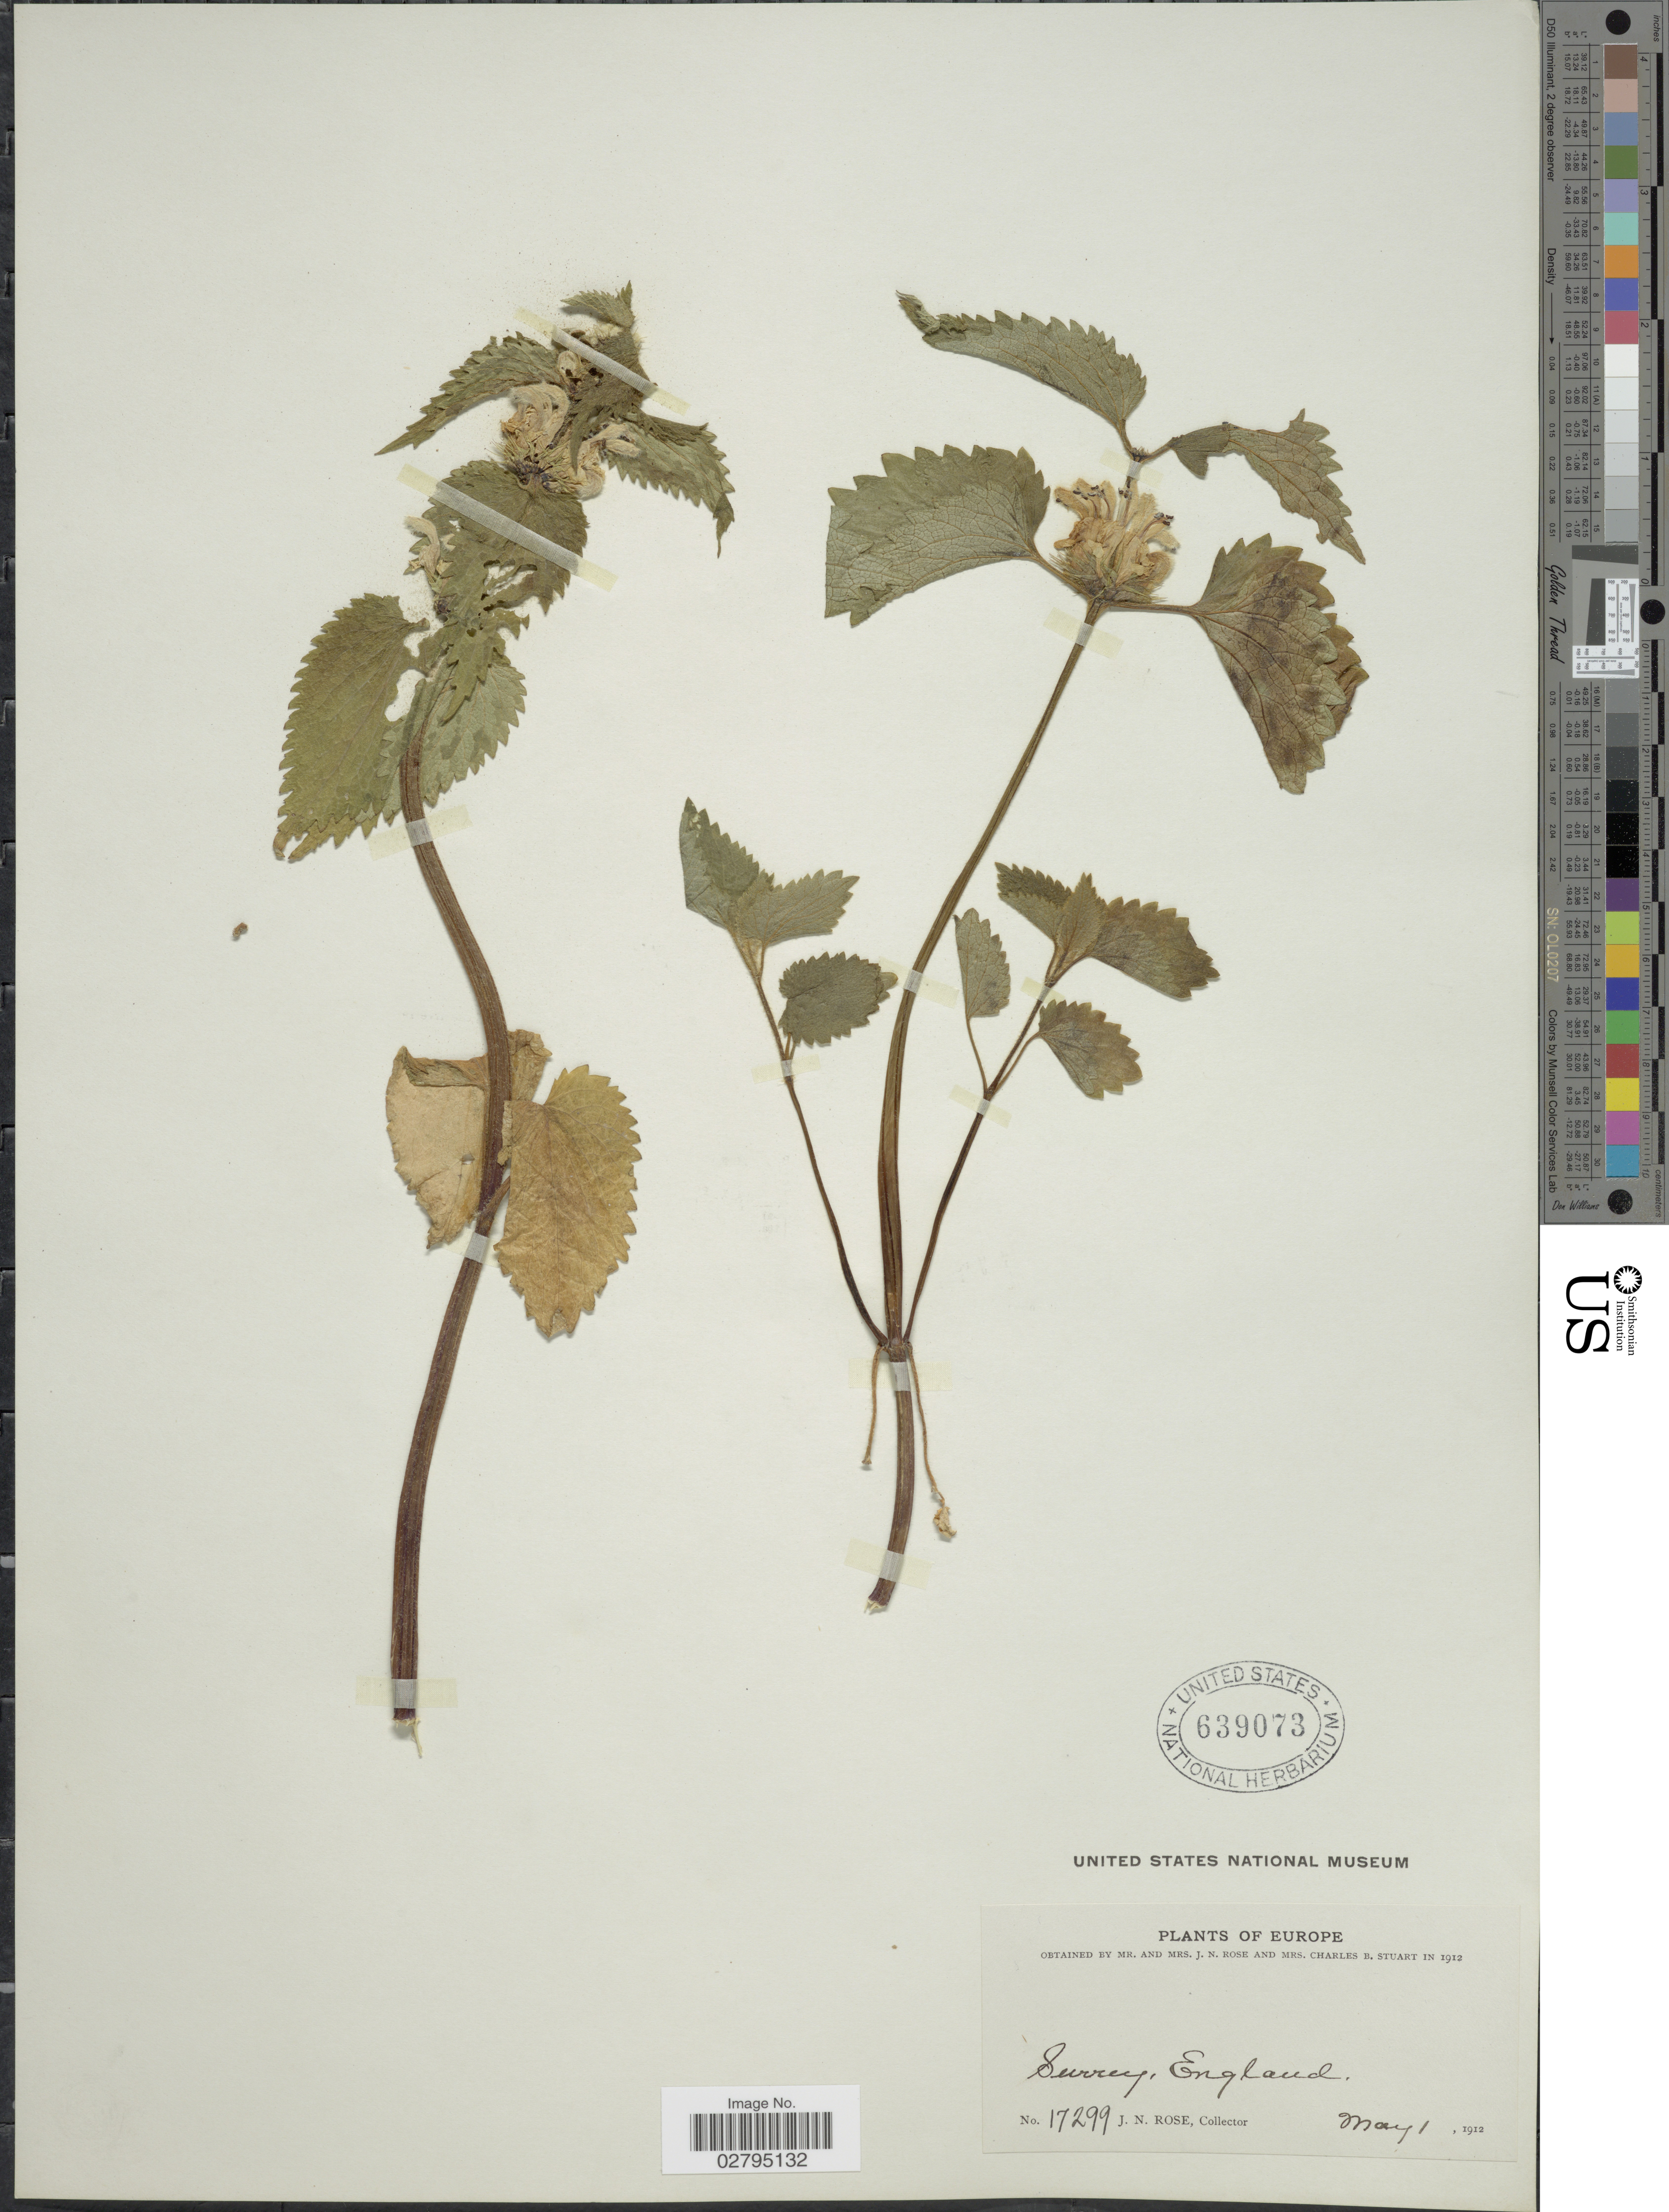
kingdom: Plantae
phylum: Tracheophyta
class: Magnoliopsida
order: Lamiales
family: Lamiaceae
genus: Lamium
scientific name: Lamium sp.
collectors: J. N. Rose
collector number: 17299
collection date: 1912-05-01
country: United Kingdom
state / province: England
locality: Surrey.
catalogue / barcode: US 639073